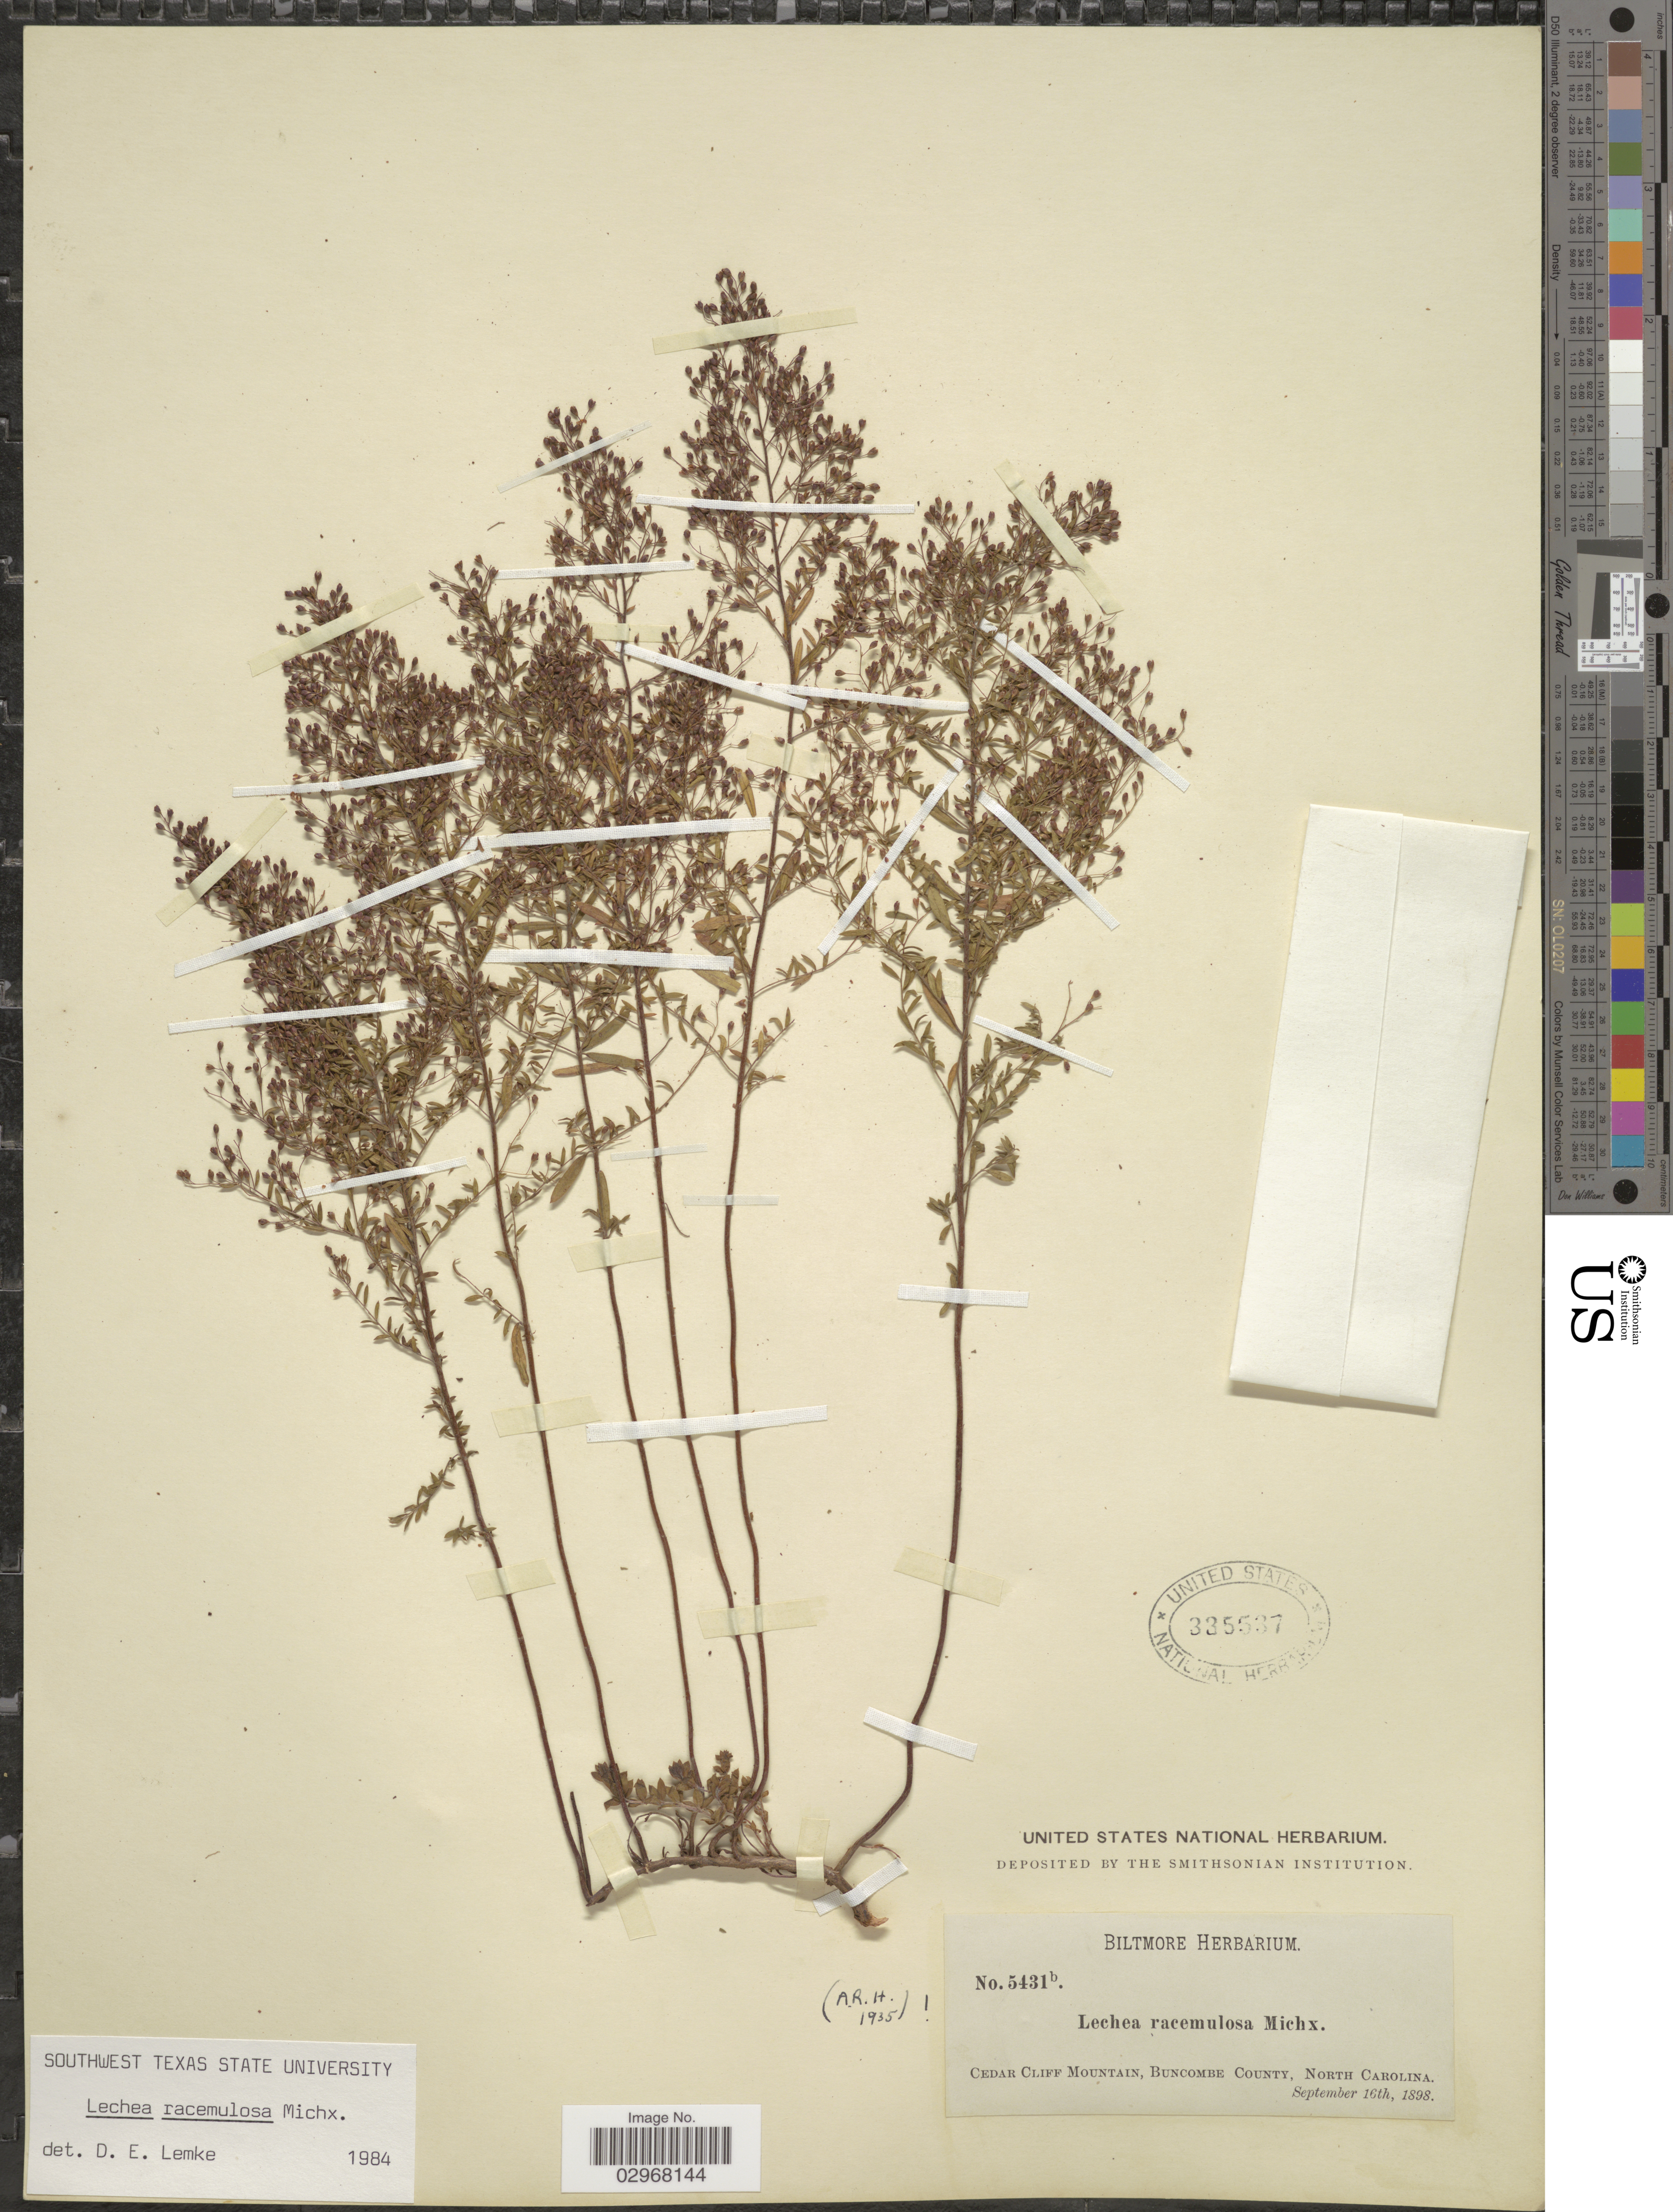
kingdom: Plantae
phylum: Tracheophyta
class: Magnoliopsida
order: Malvales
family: Cistaceae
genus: Lechea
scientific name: Lechea racemulosa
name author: Michx.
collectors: ex herb. Biltmore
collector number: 5431b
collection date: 1898-09-16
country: United States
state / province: North Carolina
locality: Cedar Cliff Mountain, Buncombe County.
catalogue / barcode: US 335537